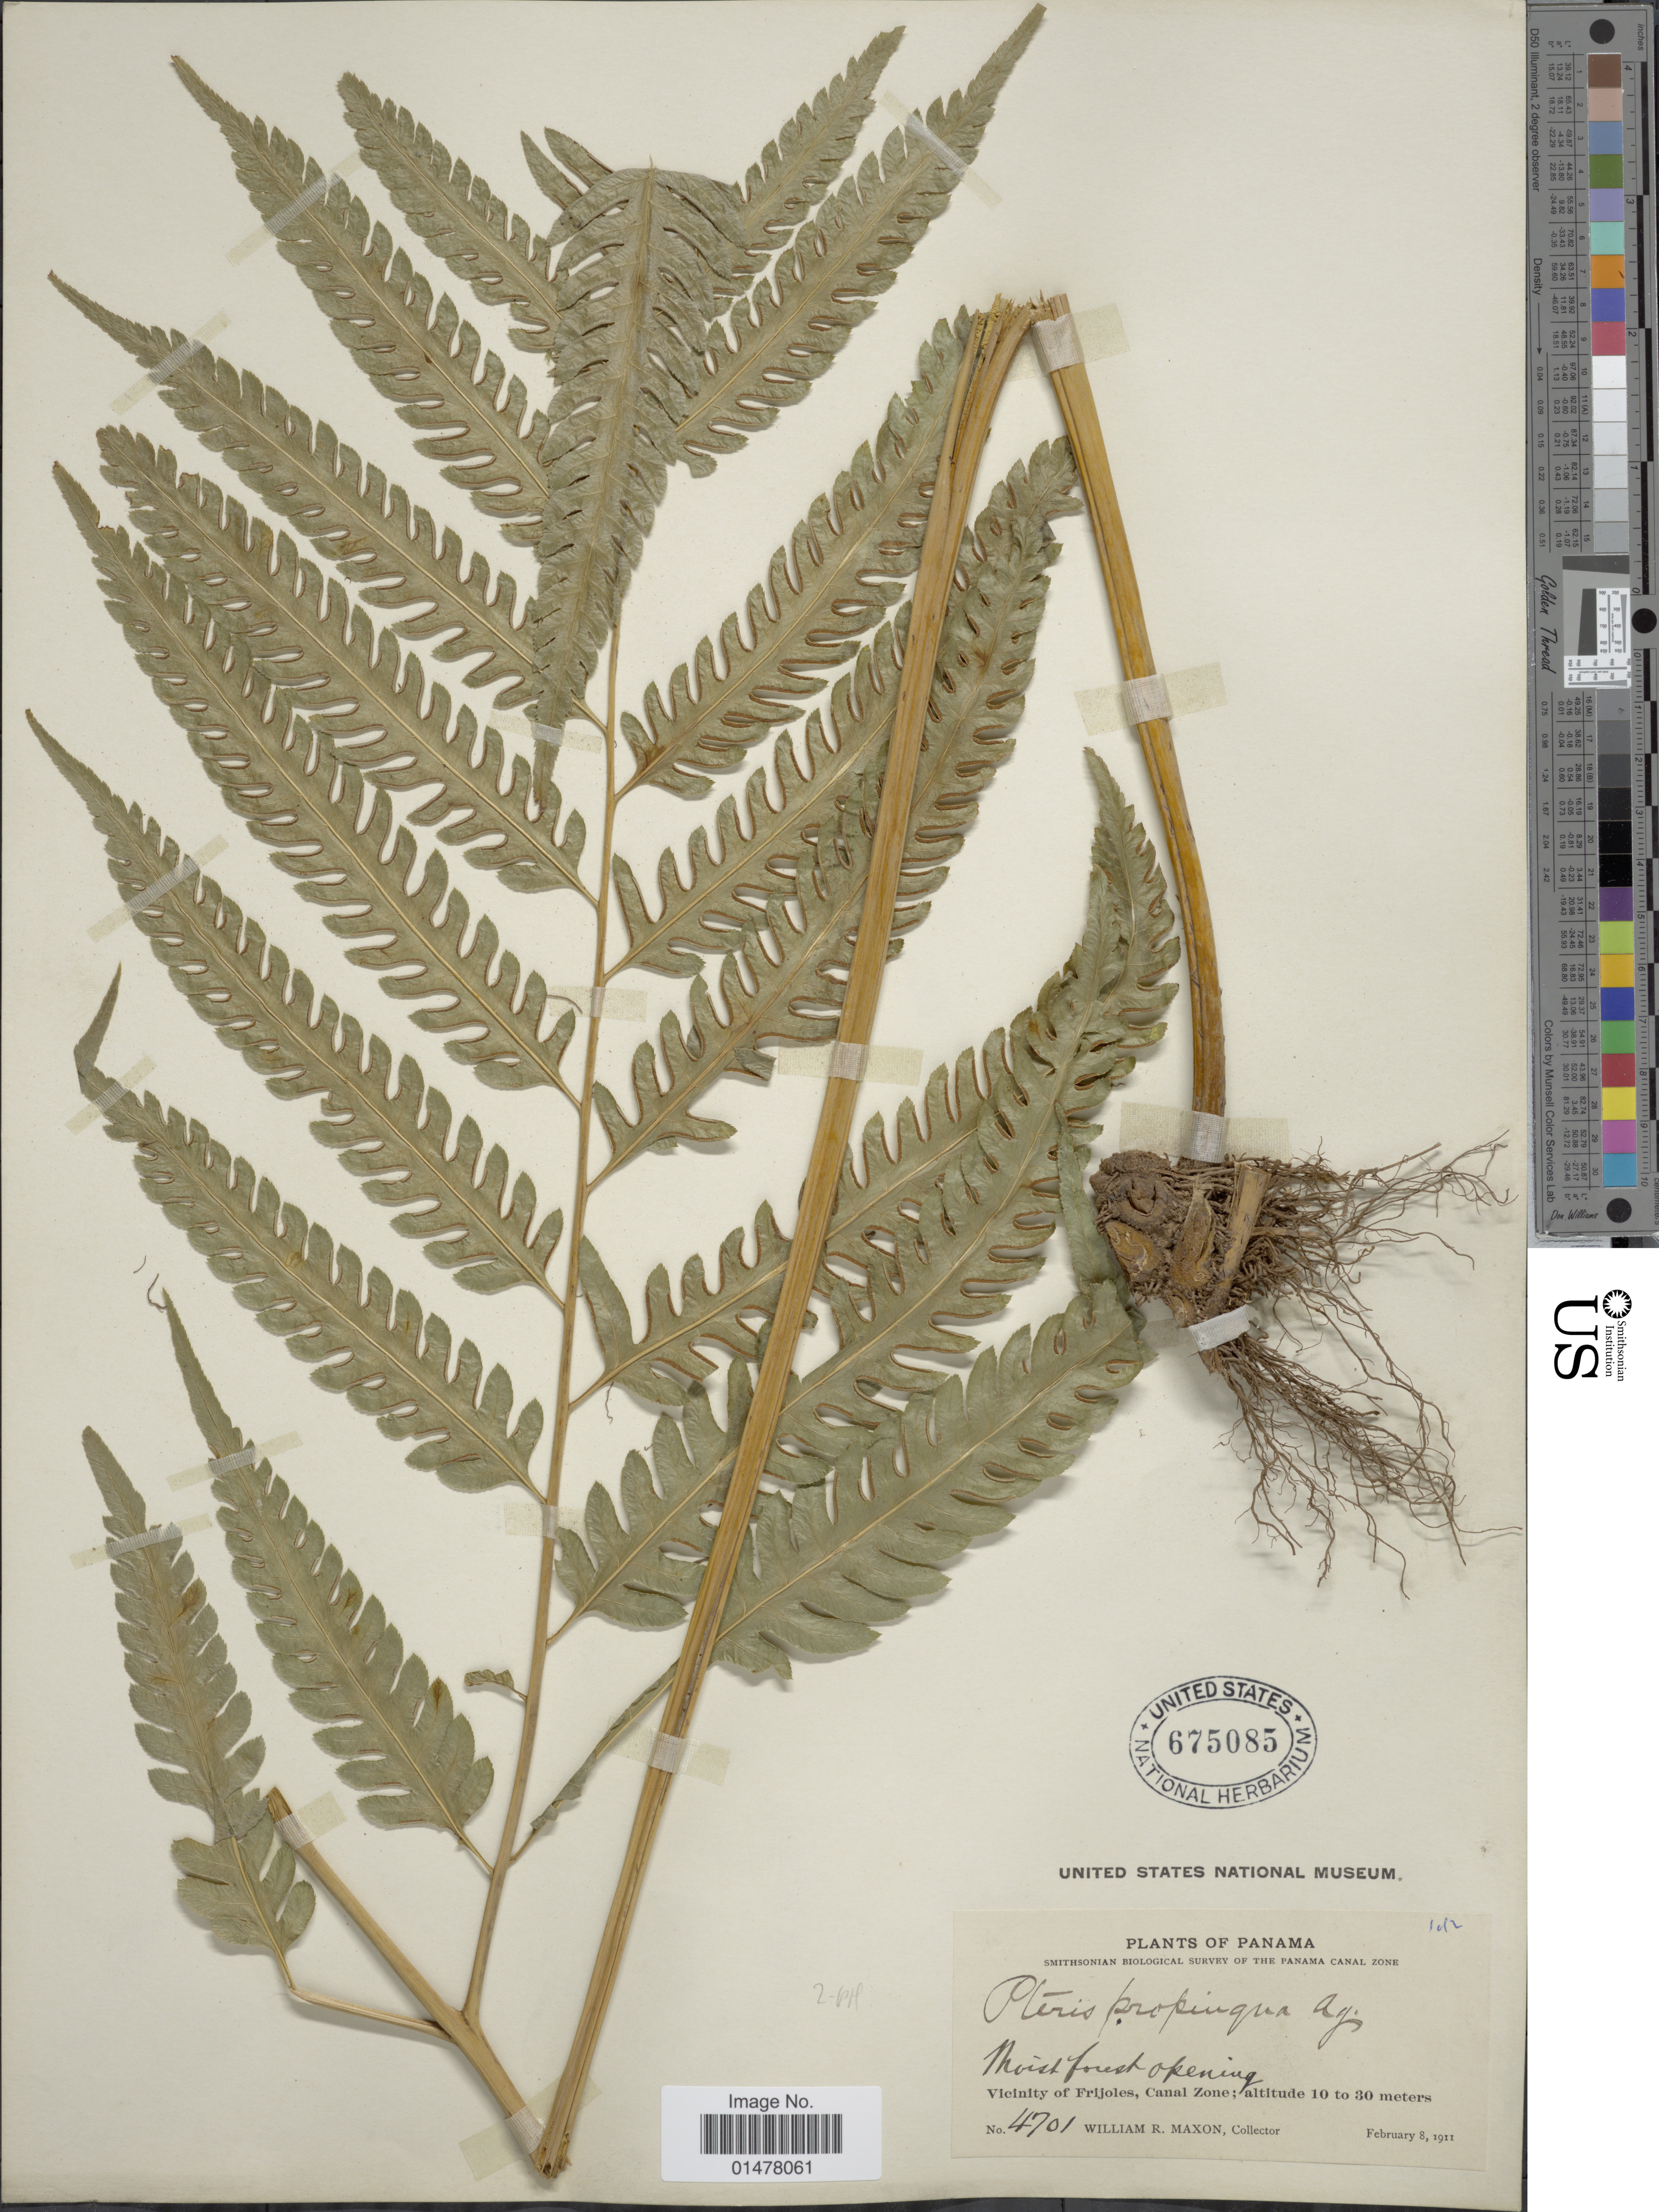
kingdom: Plantae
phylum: Tracheophyta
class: Polypodiopsida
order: Polypodiales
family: Pteridaceae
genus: Pteris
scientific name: Pteris propinqua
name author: J. Agardh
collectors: W. R. Maxon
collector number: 4701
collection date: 1911-02-08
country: Panama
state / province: Colón / Panamá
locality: Plants of Panama, moist forest opening, Vicinity of Frijoles, Canal Zone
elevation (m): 10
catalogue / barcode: US 675085